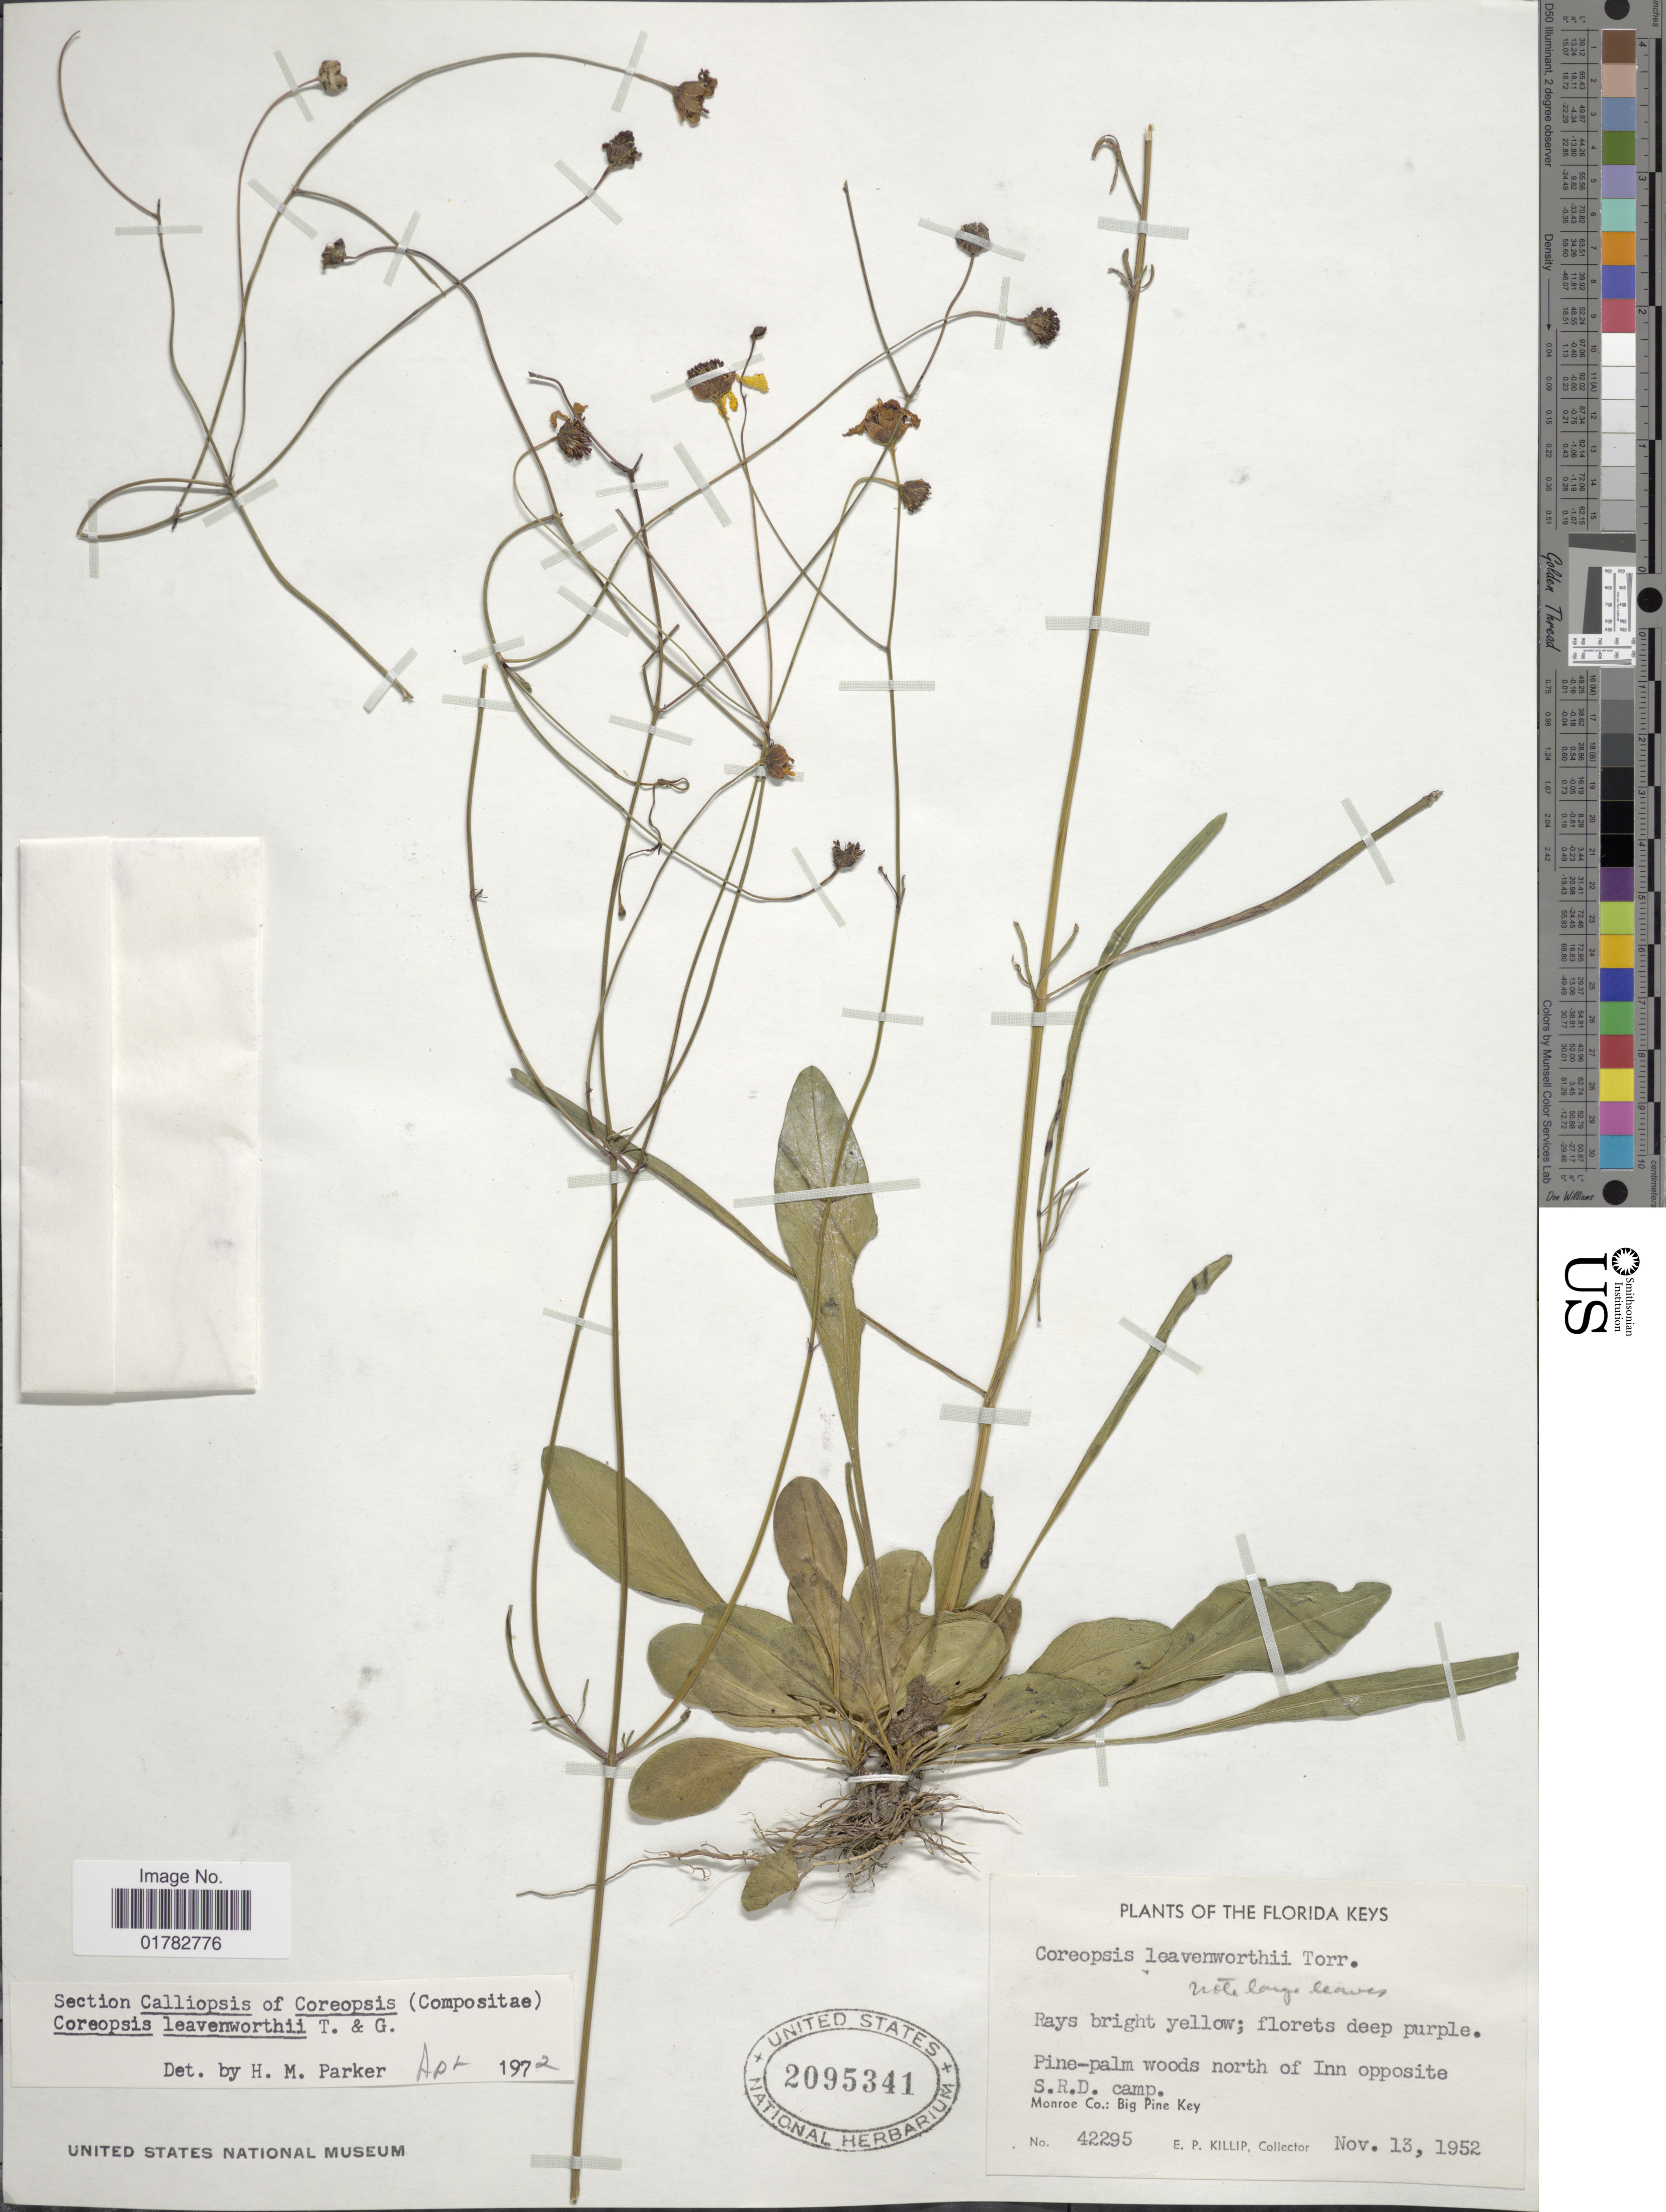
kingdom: Plantae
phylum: Tracheophyta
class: Magnoliopsida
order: Asterales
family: Asteraceae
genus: Coreopsis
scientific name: Coreopsis leavenworthii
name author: Torr. & A. Gray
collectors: E. P. Killip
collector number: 42295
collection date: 1952-11-13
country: United States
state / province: Florida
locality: Florida Keys, Pine-palm woods north of Inn opposite S.R.D.camp., Montoe Co.: Big Pine Key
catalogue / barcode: US 2095341